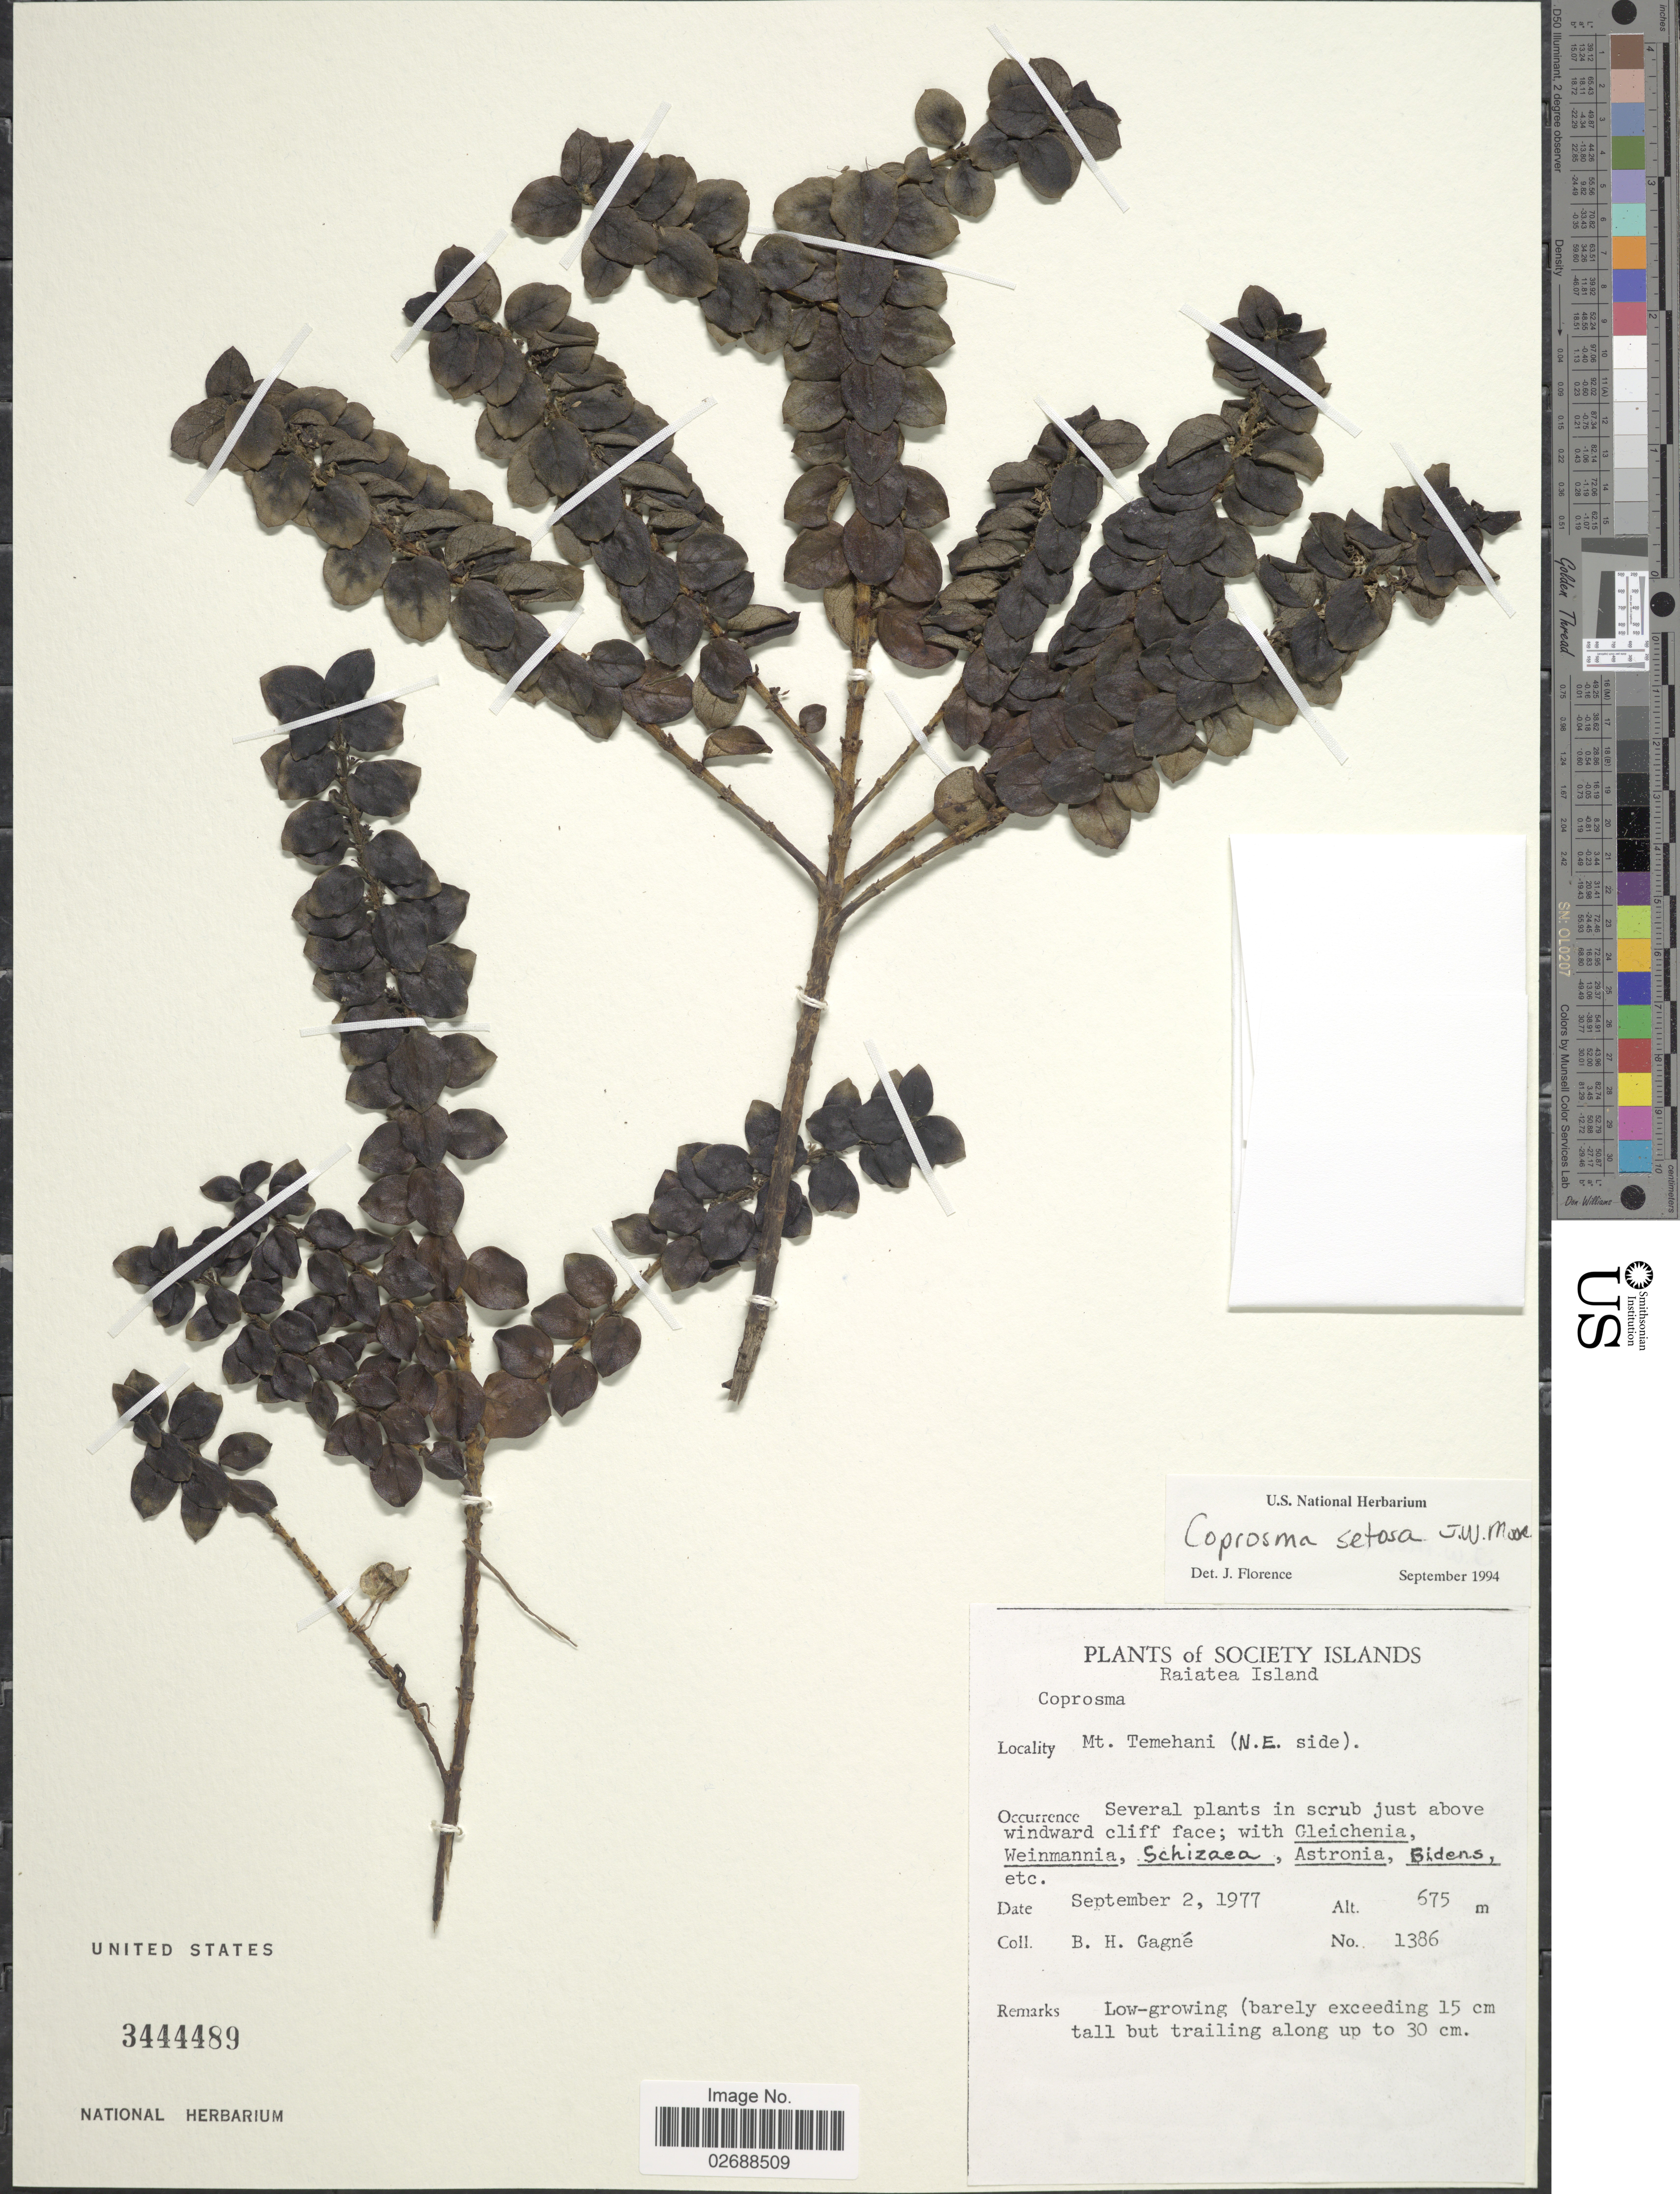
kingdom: Plantae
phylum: Tracheophyta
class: Magnoliopsida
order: Gentianales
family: Rubiaceae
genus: Coprosma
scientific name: Coprosma setosa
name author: J.W. Moore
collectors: B. H. Gagné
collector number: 1386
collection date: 1977-09-02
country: French Polynesia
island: Raiatea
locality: Society Islands, Raiatea Island, Mt. Temehani (N.E. side), just above windward cliff face.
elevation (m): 675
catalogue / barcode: US 3444489